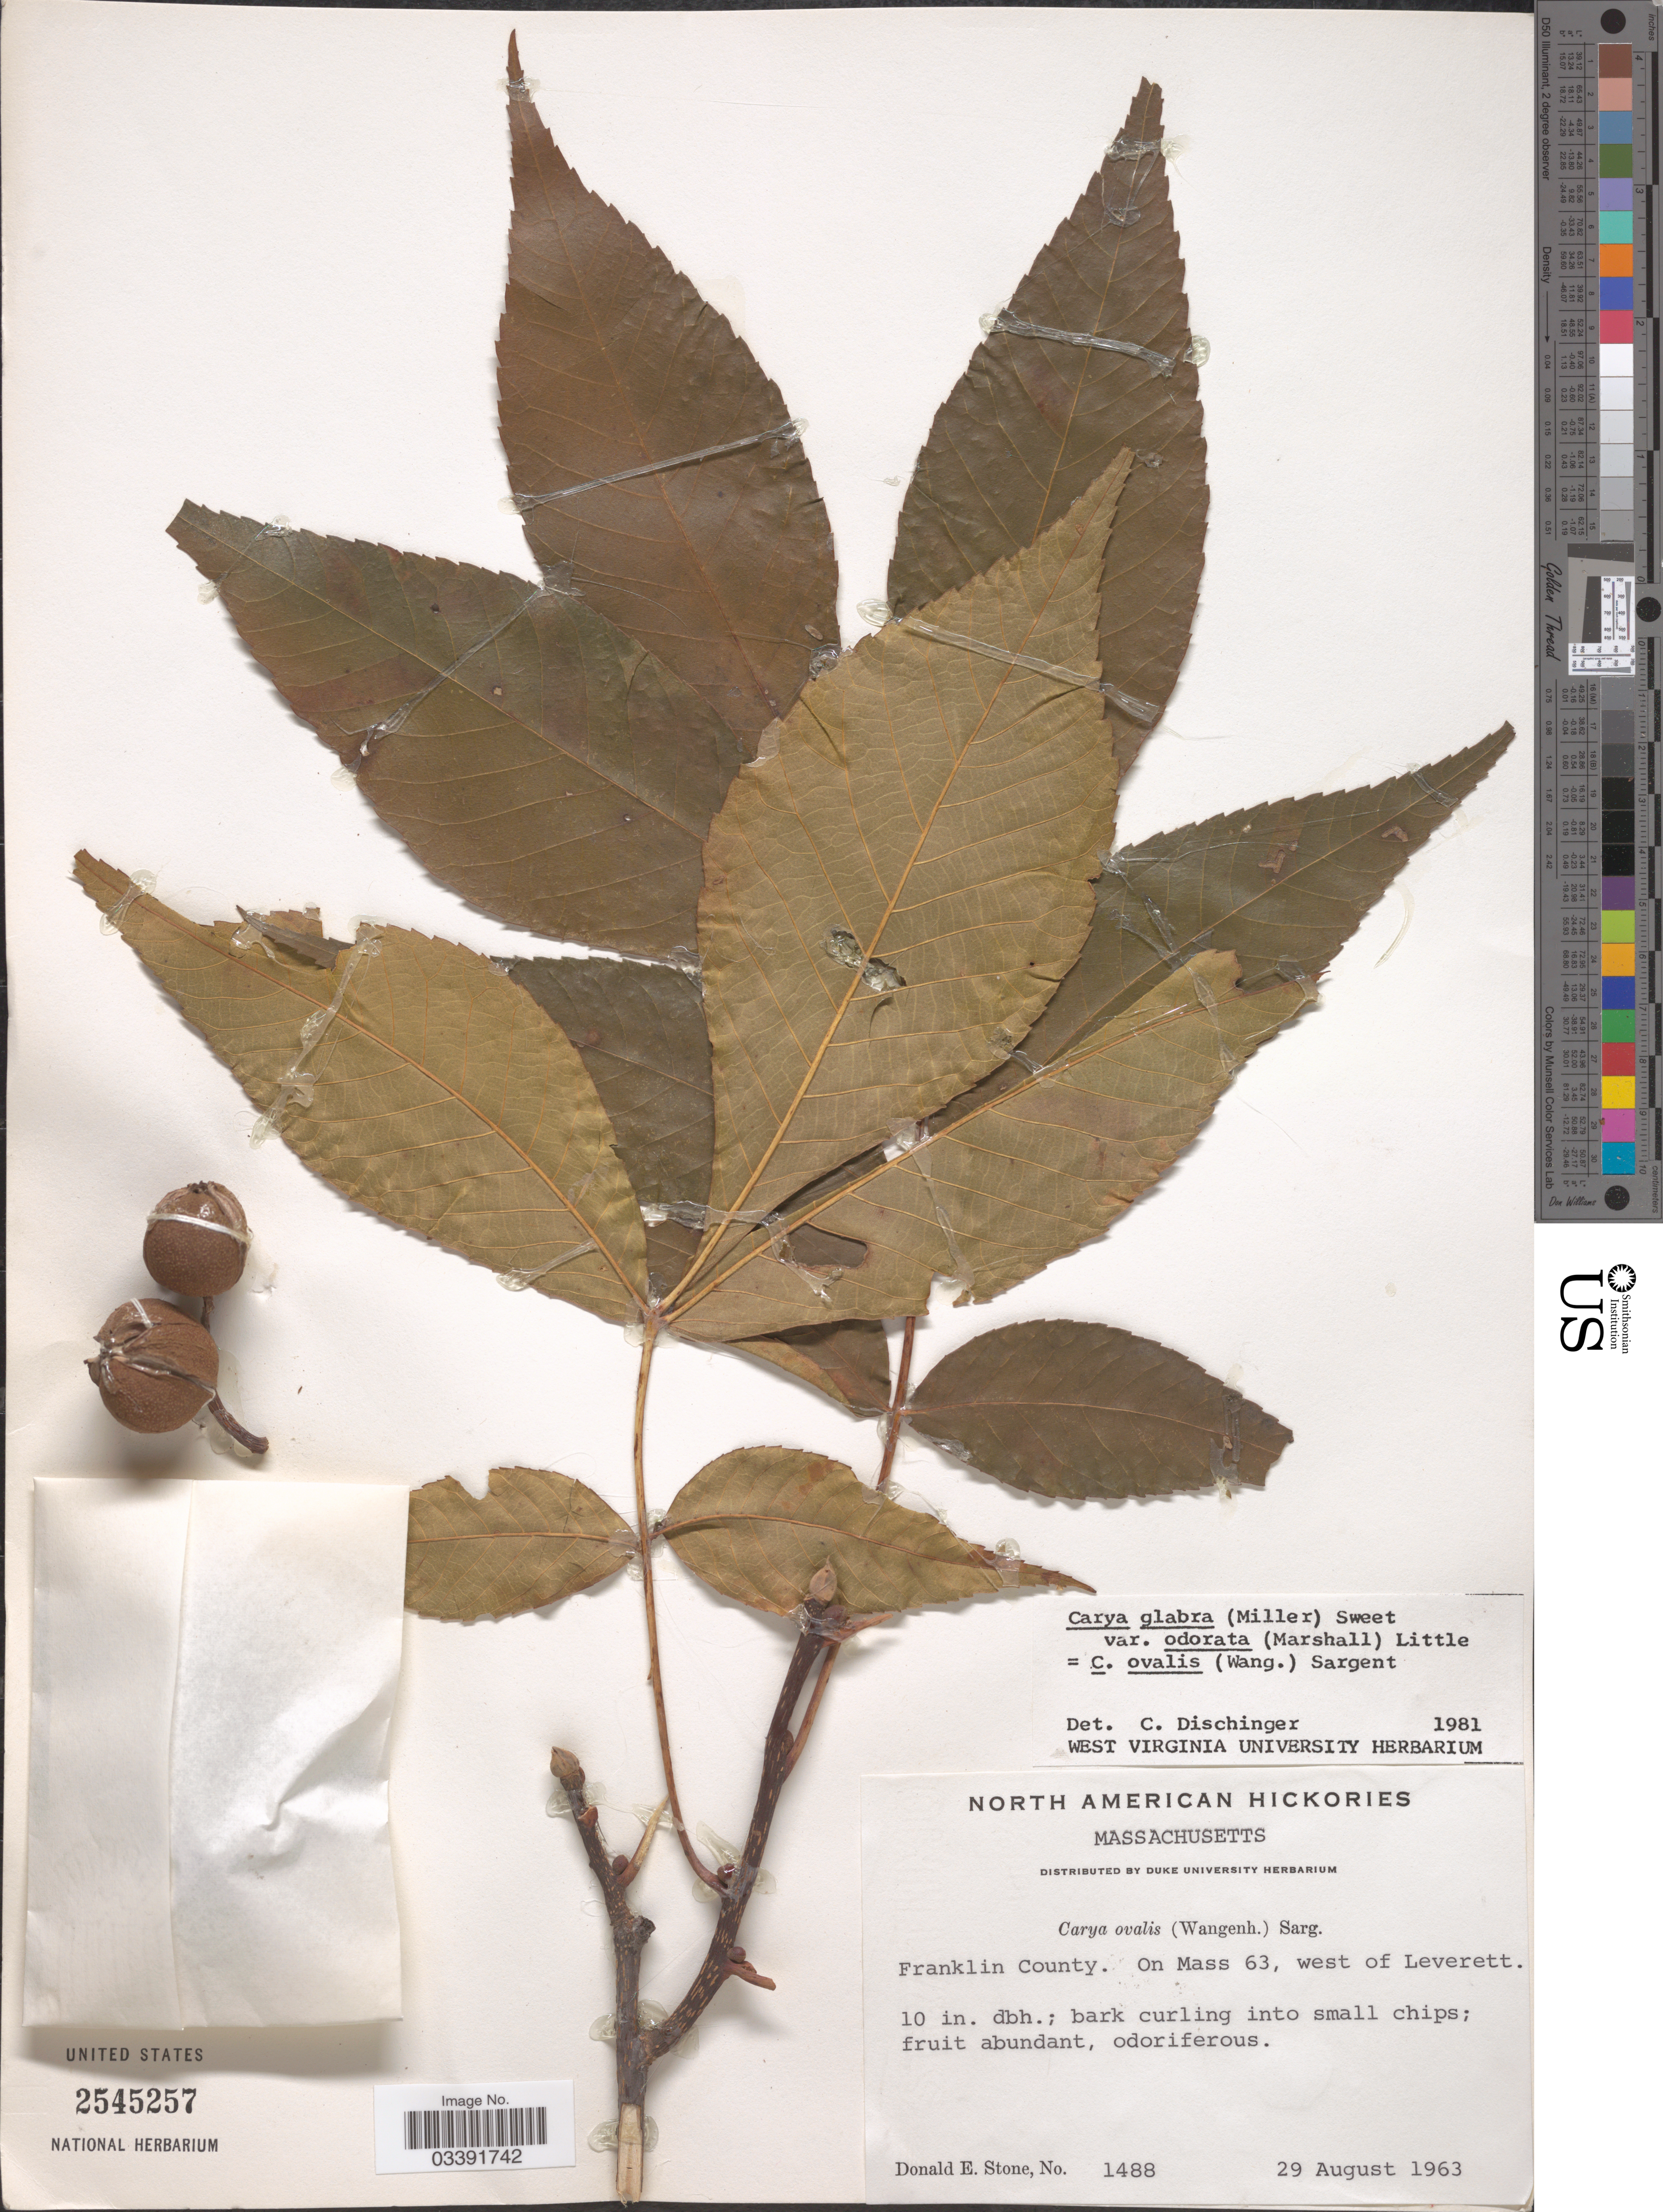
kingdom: Plantae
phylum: Tracheophyta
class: Magnoliopsida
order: Fagales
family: Juglandaceae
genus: Carya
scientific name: Carya glabra var. odorata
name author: (Marshall) Little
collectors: D. Stone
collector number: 1488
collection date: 1963-08-29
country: United States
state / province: Massachusetts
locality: Franklin County. On Mass 63, west of Leverett.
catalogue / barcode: US 2545257